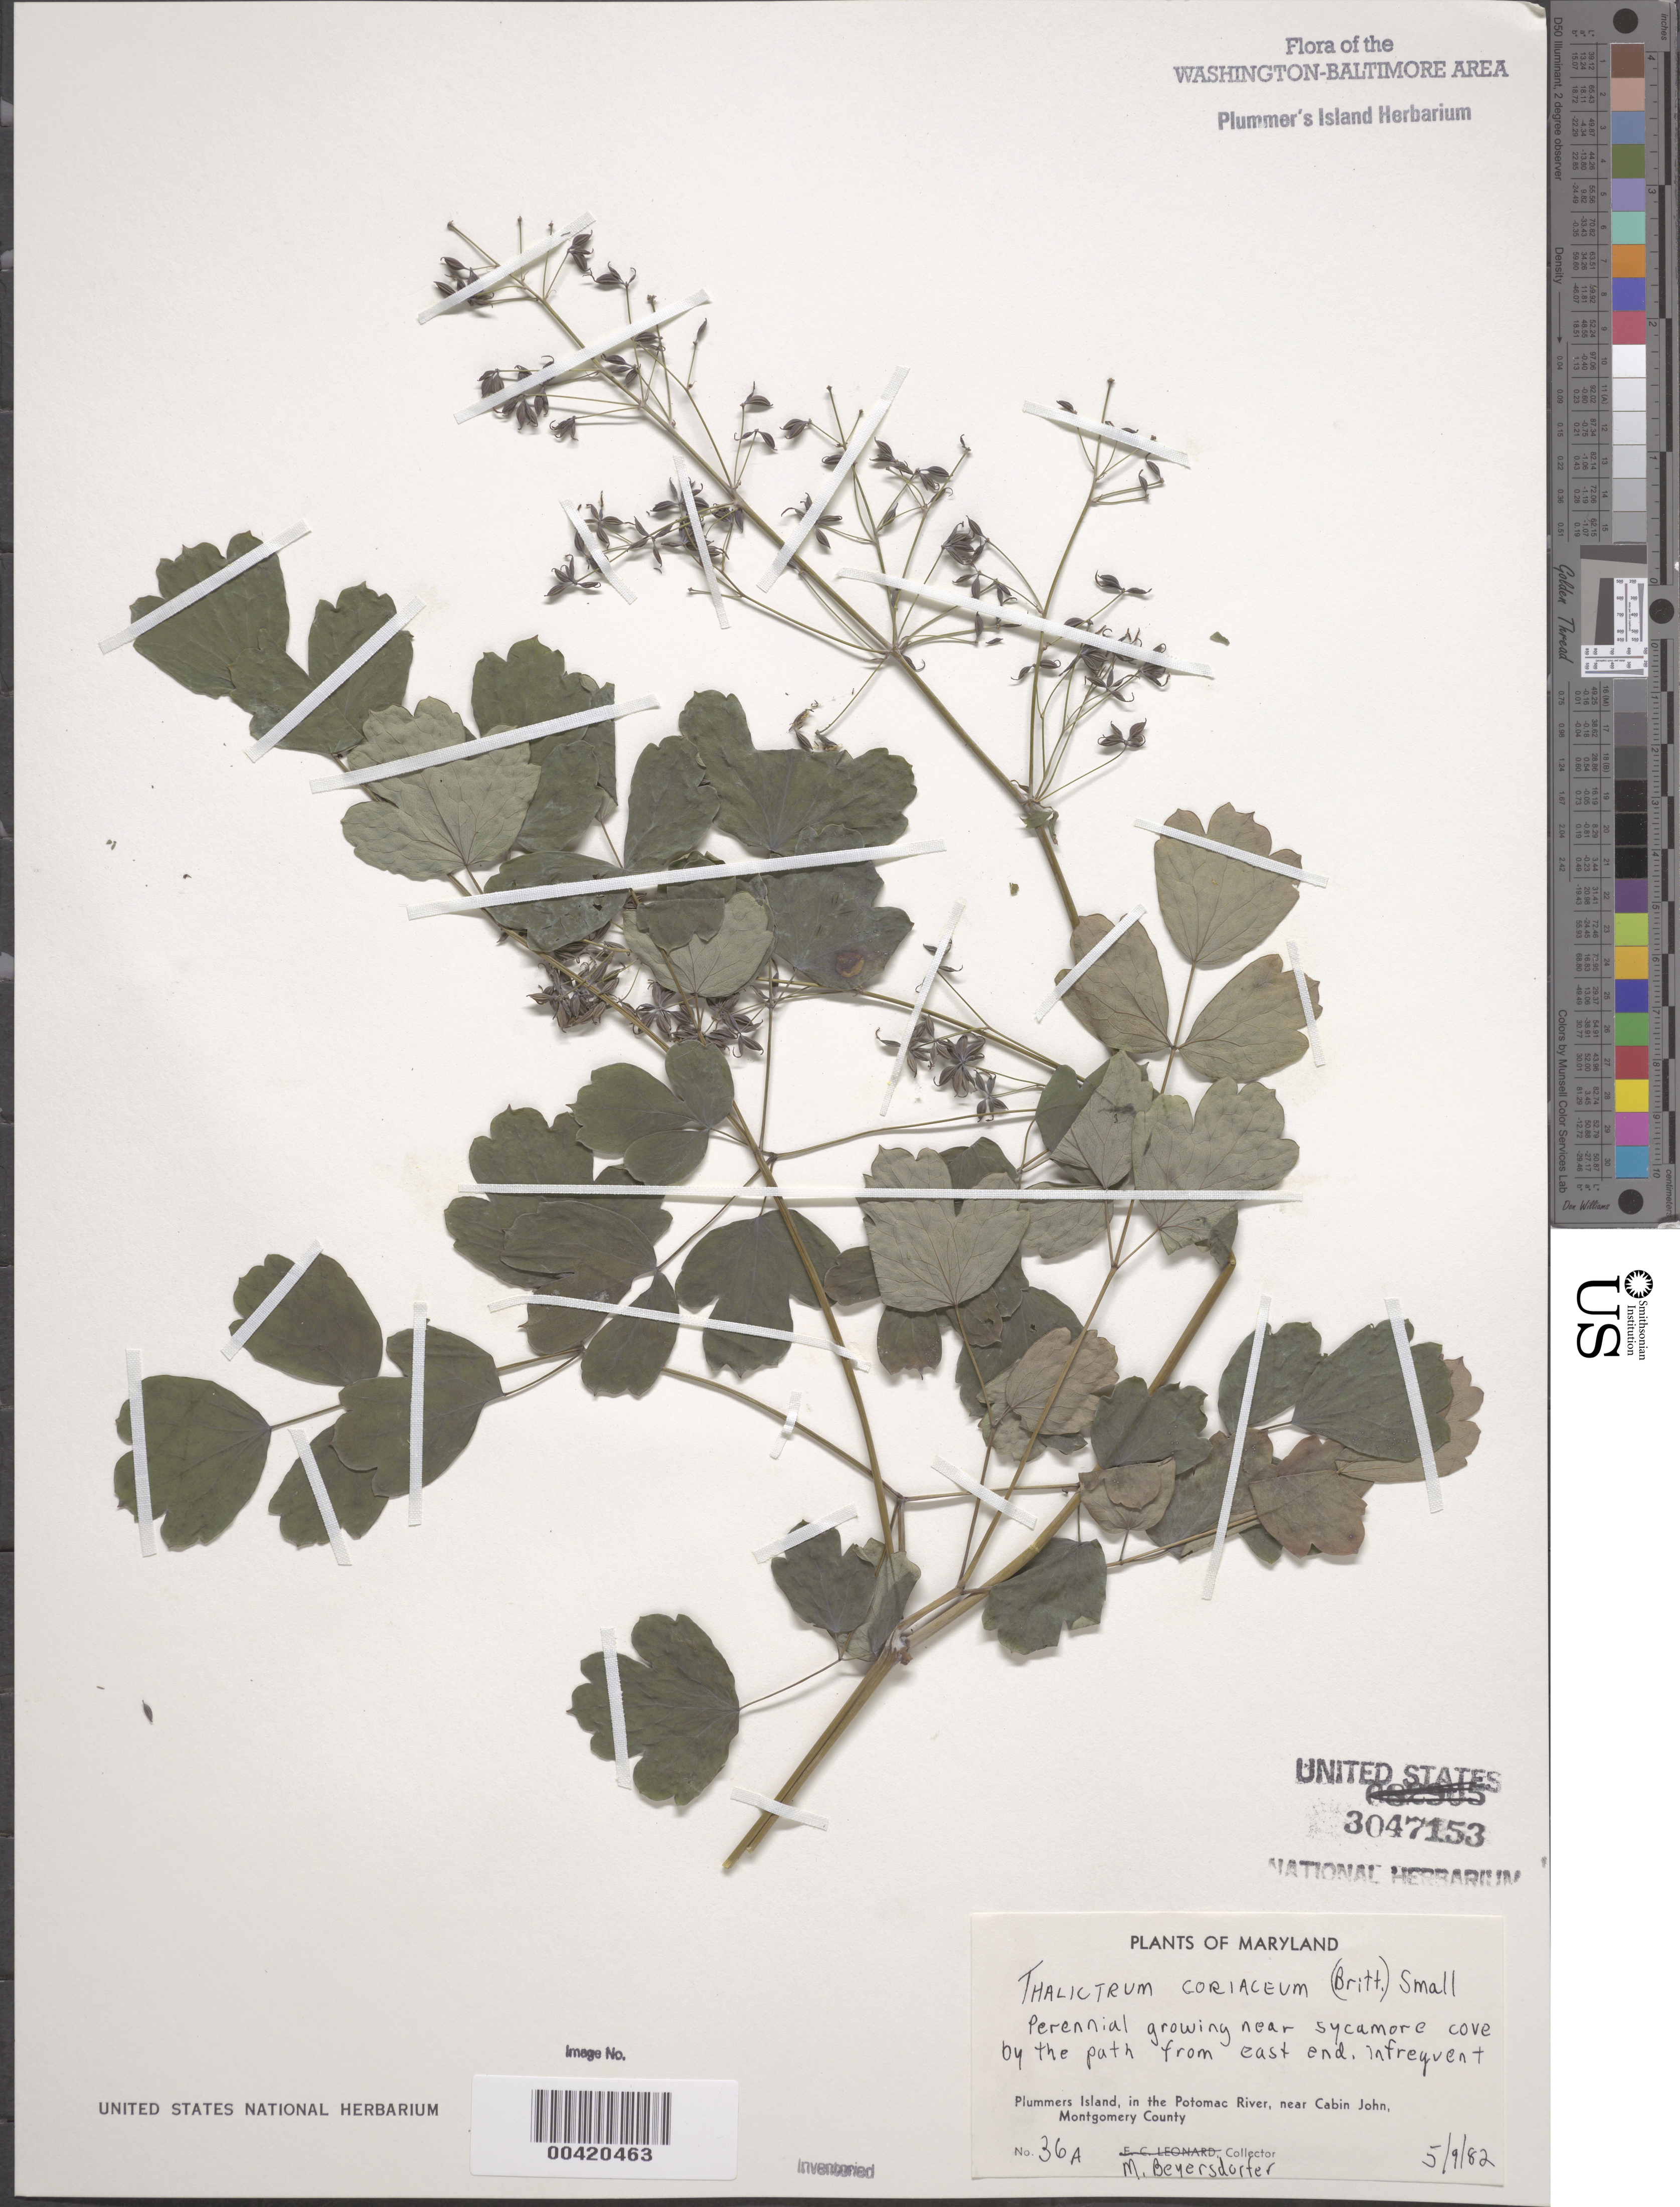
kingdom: Plantae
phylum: Tracheophyta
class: Magnoliopsida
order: Ranunculales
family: Ranunculaceae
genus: Thalictrum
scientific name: Thalictrum coriaceum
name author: (Britton) Small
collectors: M. Beyersdorfer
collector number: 36A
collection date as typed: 09 May 1982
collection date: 1982-05-09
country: United States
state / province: Maryland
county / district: Montgomery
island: Plummers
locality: Plummer's Island; near Sycamore Cove by path from east end C. & O. Canal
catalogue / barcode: US 3047153